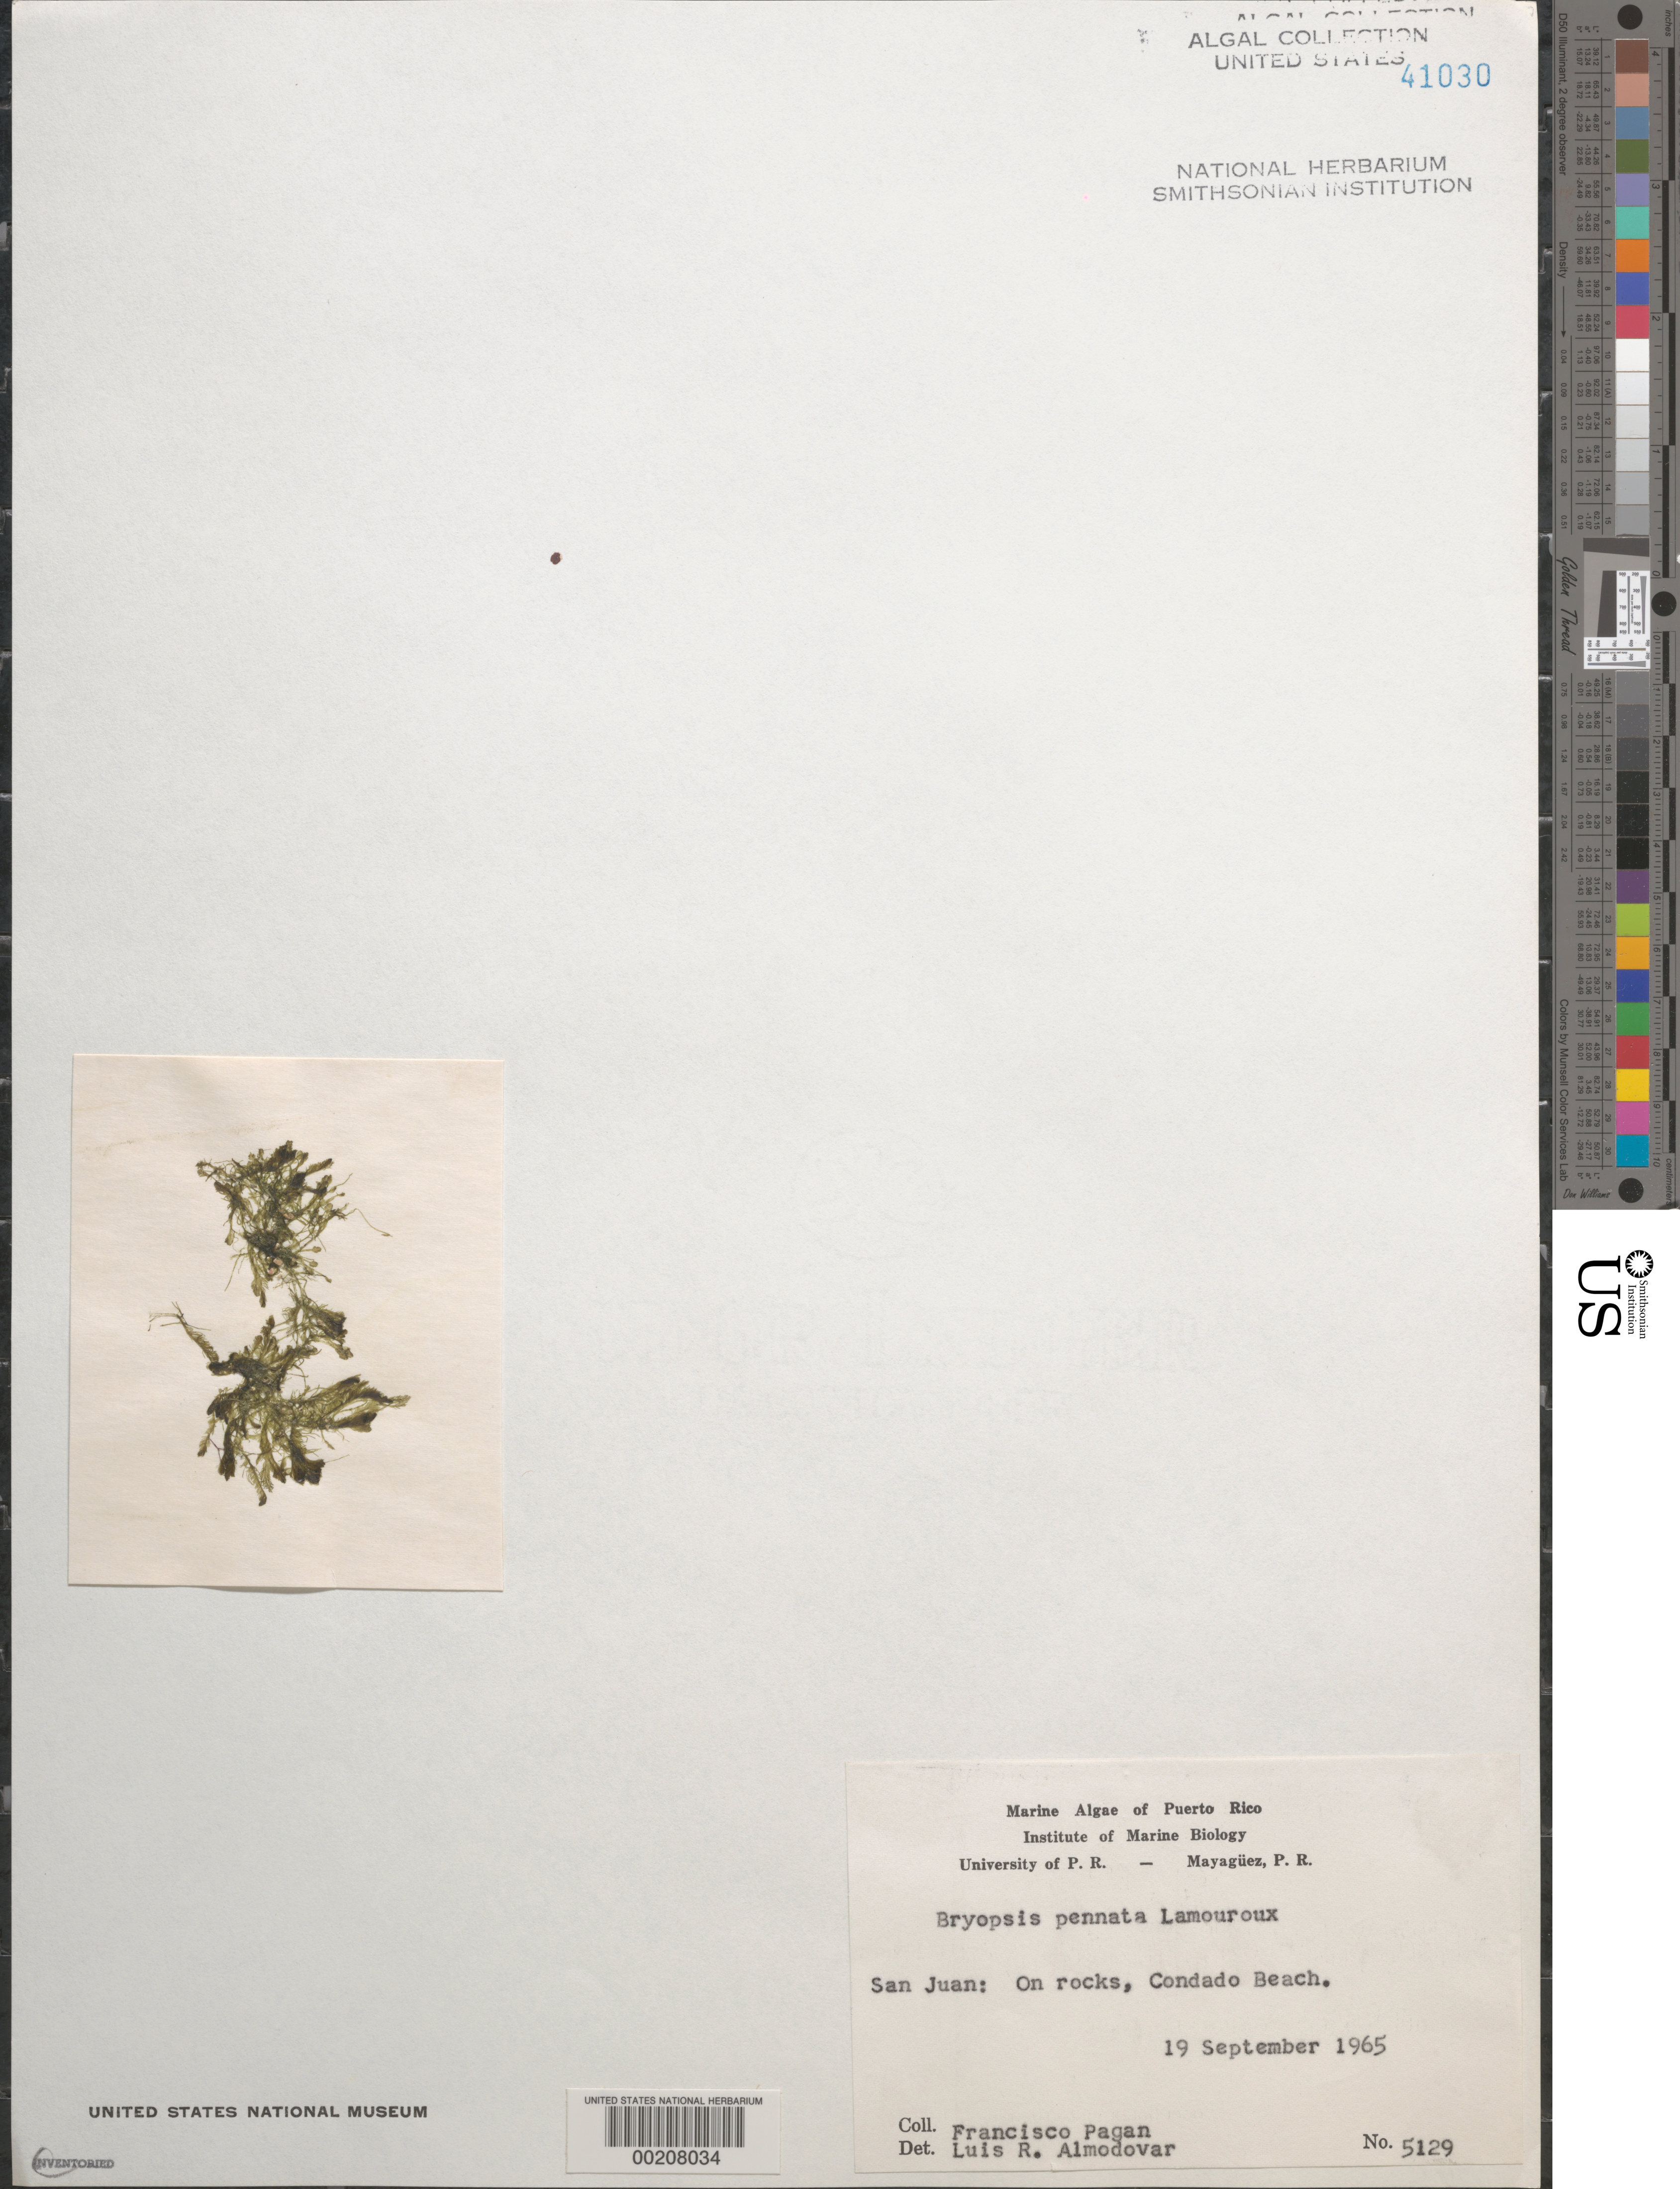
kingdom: Plantae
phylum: Chlorophyta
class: Ulvophyceae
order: Bryopsidales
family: Bryopsidaceae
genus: Bryopsis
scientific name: Bryopsis pennata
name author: J.V.Lamouroux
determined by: Almodovar, L. R.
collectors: F. Pagan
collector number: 5129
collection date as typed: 19 Sep 1965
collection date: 1965-09-19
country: Puerto Rico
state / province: San Juan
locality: Condado beach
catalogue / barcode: US 41030